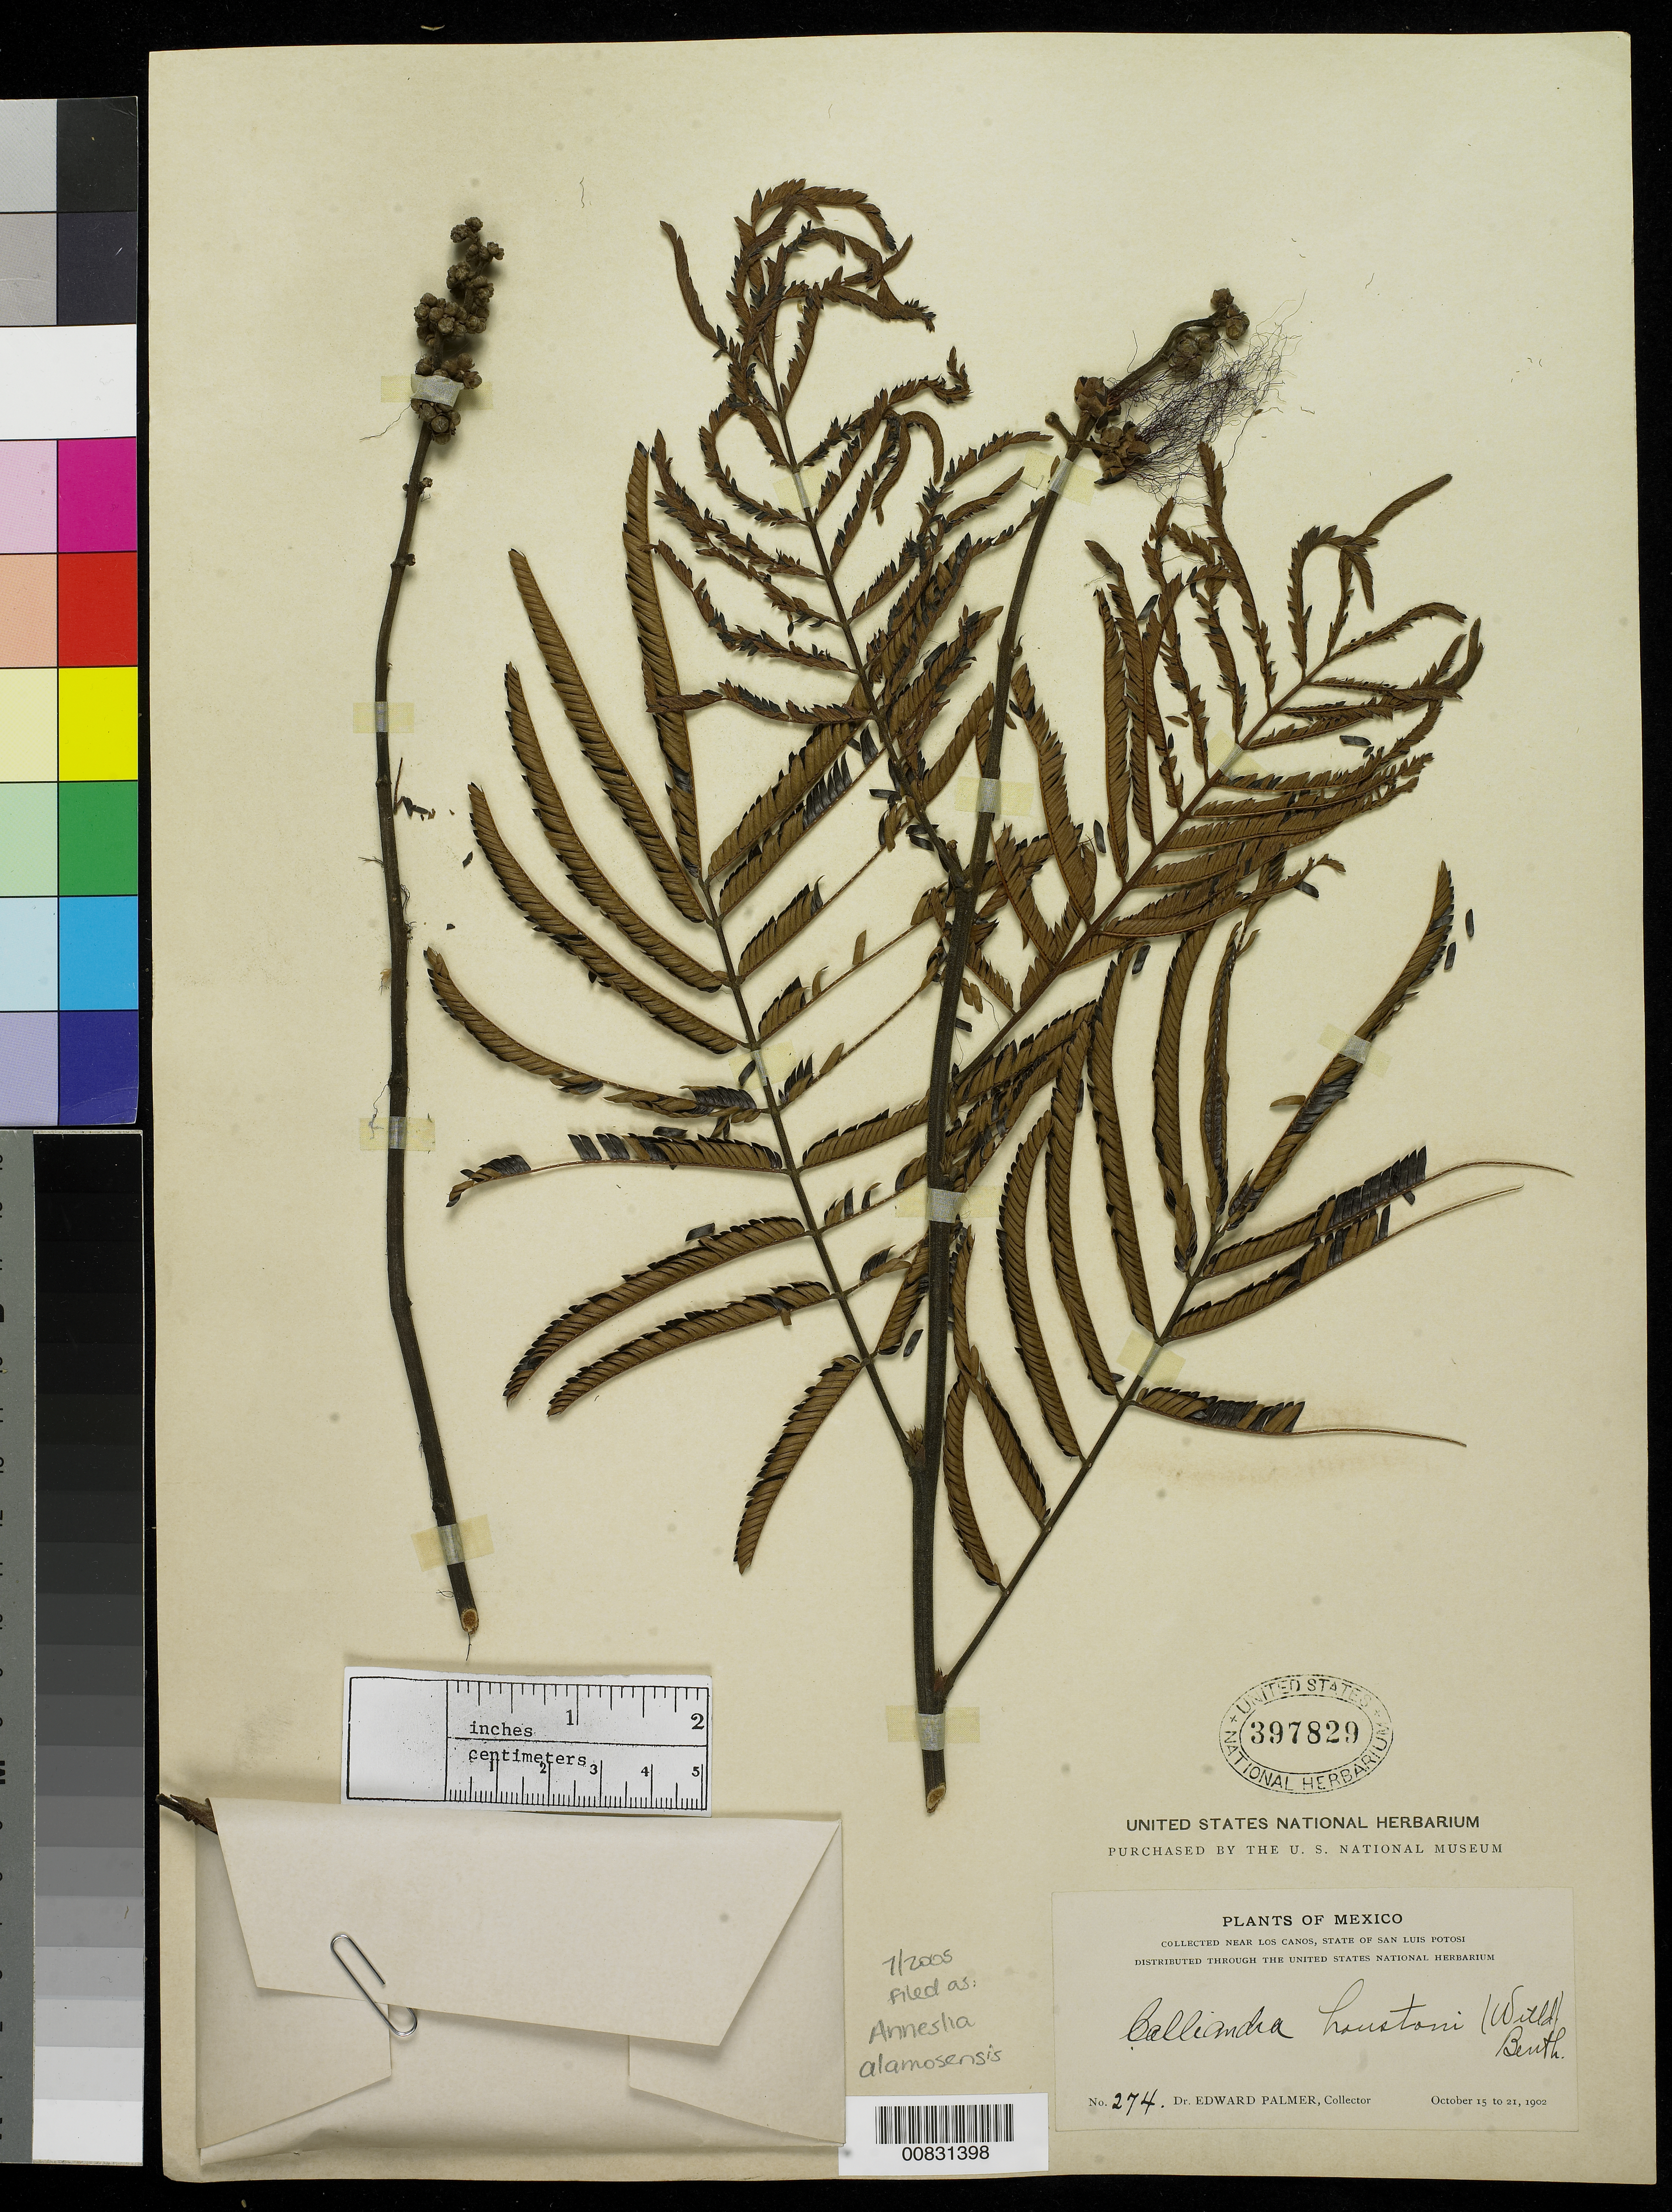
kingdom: Plantae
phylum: Tracheophyta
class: Magnoliopsida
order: Fabales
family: Fabaceae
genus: Calliandra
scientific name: Calliandra houstoniana subsp. alamosensis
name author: (Mill.) Standl.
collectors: E. Palmer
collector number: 274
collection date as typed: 15 Oct 1902 to 21 Oct 1902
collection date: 1902-10-15/1902-10-21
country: Mexico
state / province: San Luis Potosí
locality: Near Los Canos, San Luis Potosí.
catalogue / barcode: US 397829